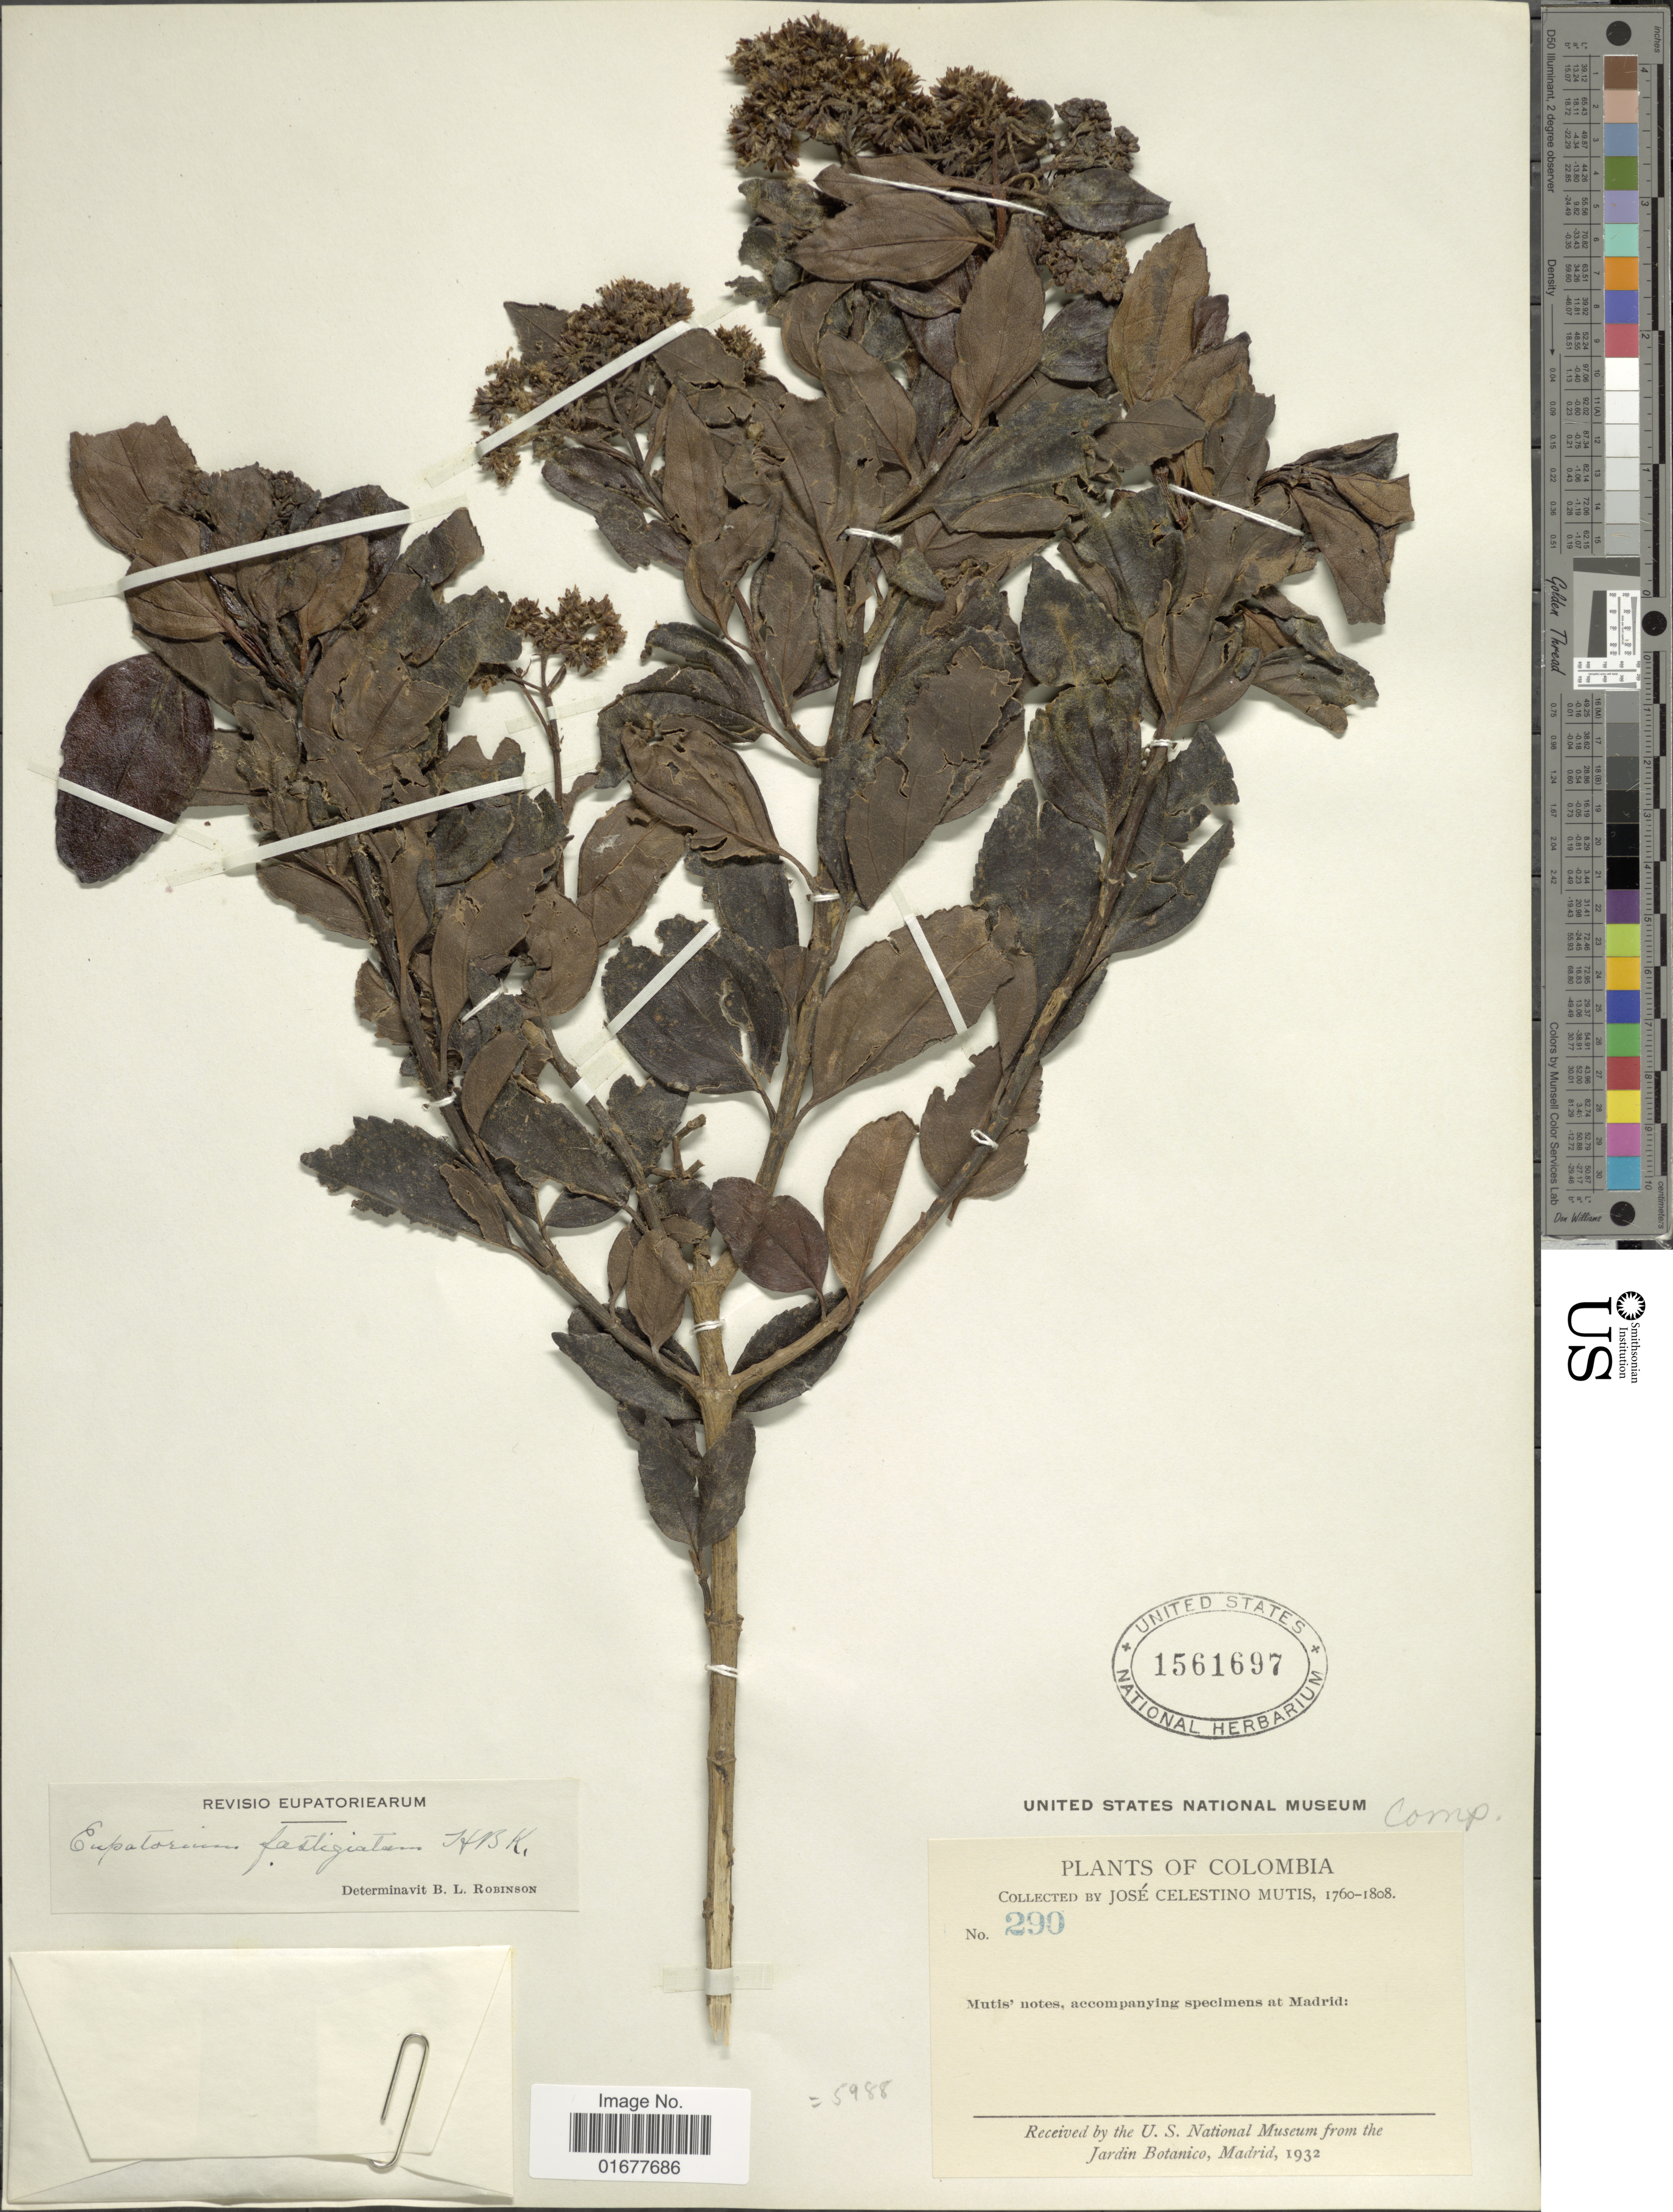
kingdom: Plantae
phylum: Tracheophyta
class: Magnoliopsida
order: Asterales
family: Asteraceae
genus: Ageratina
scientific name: Ageratina tinifolia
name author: (Kunth) R.M. King & H. Rob.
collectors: J. C. B. Mutis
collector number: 290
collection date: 1760/1808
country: Colombia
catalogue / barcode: US 1651697